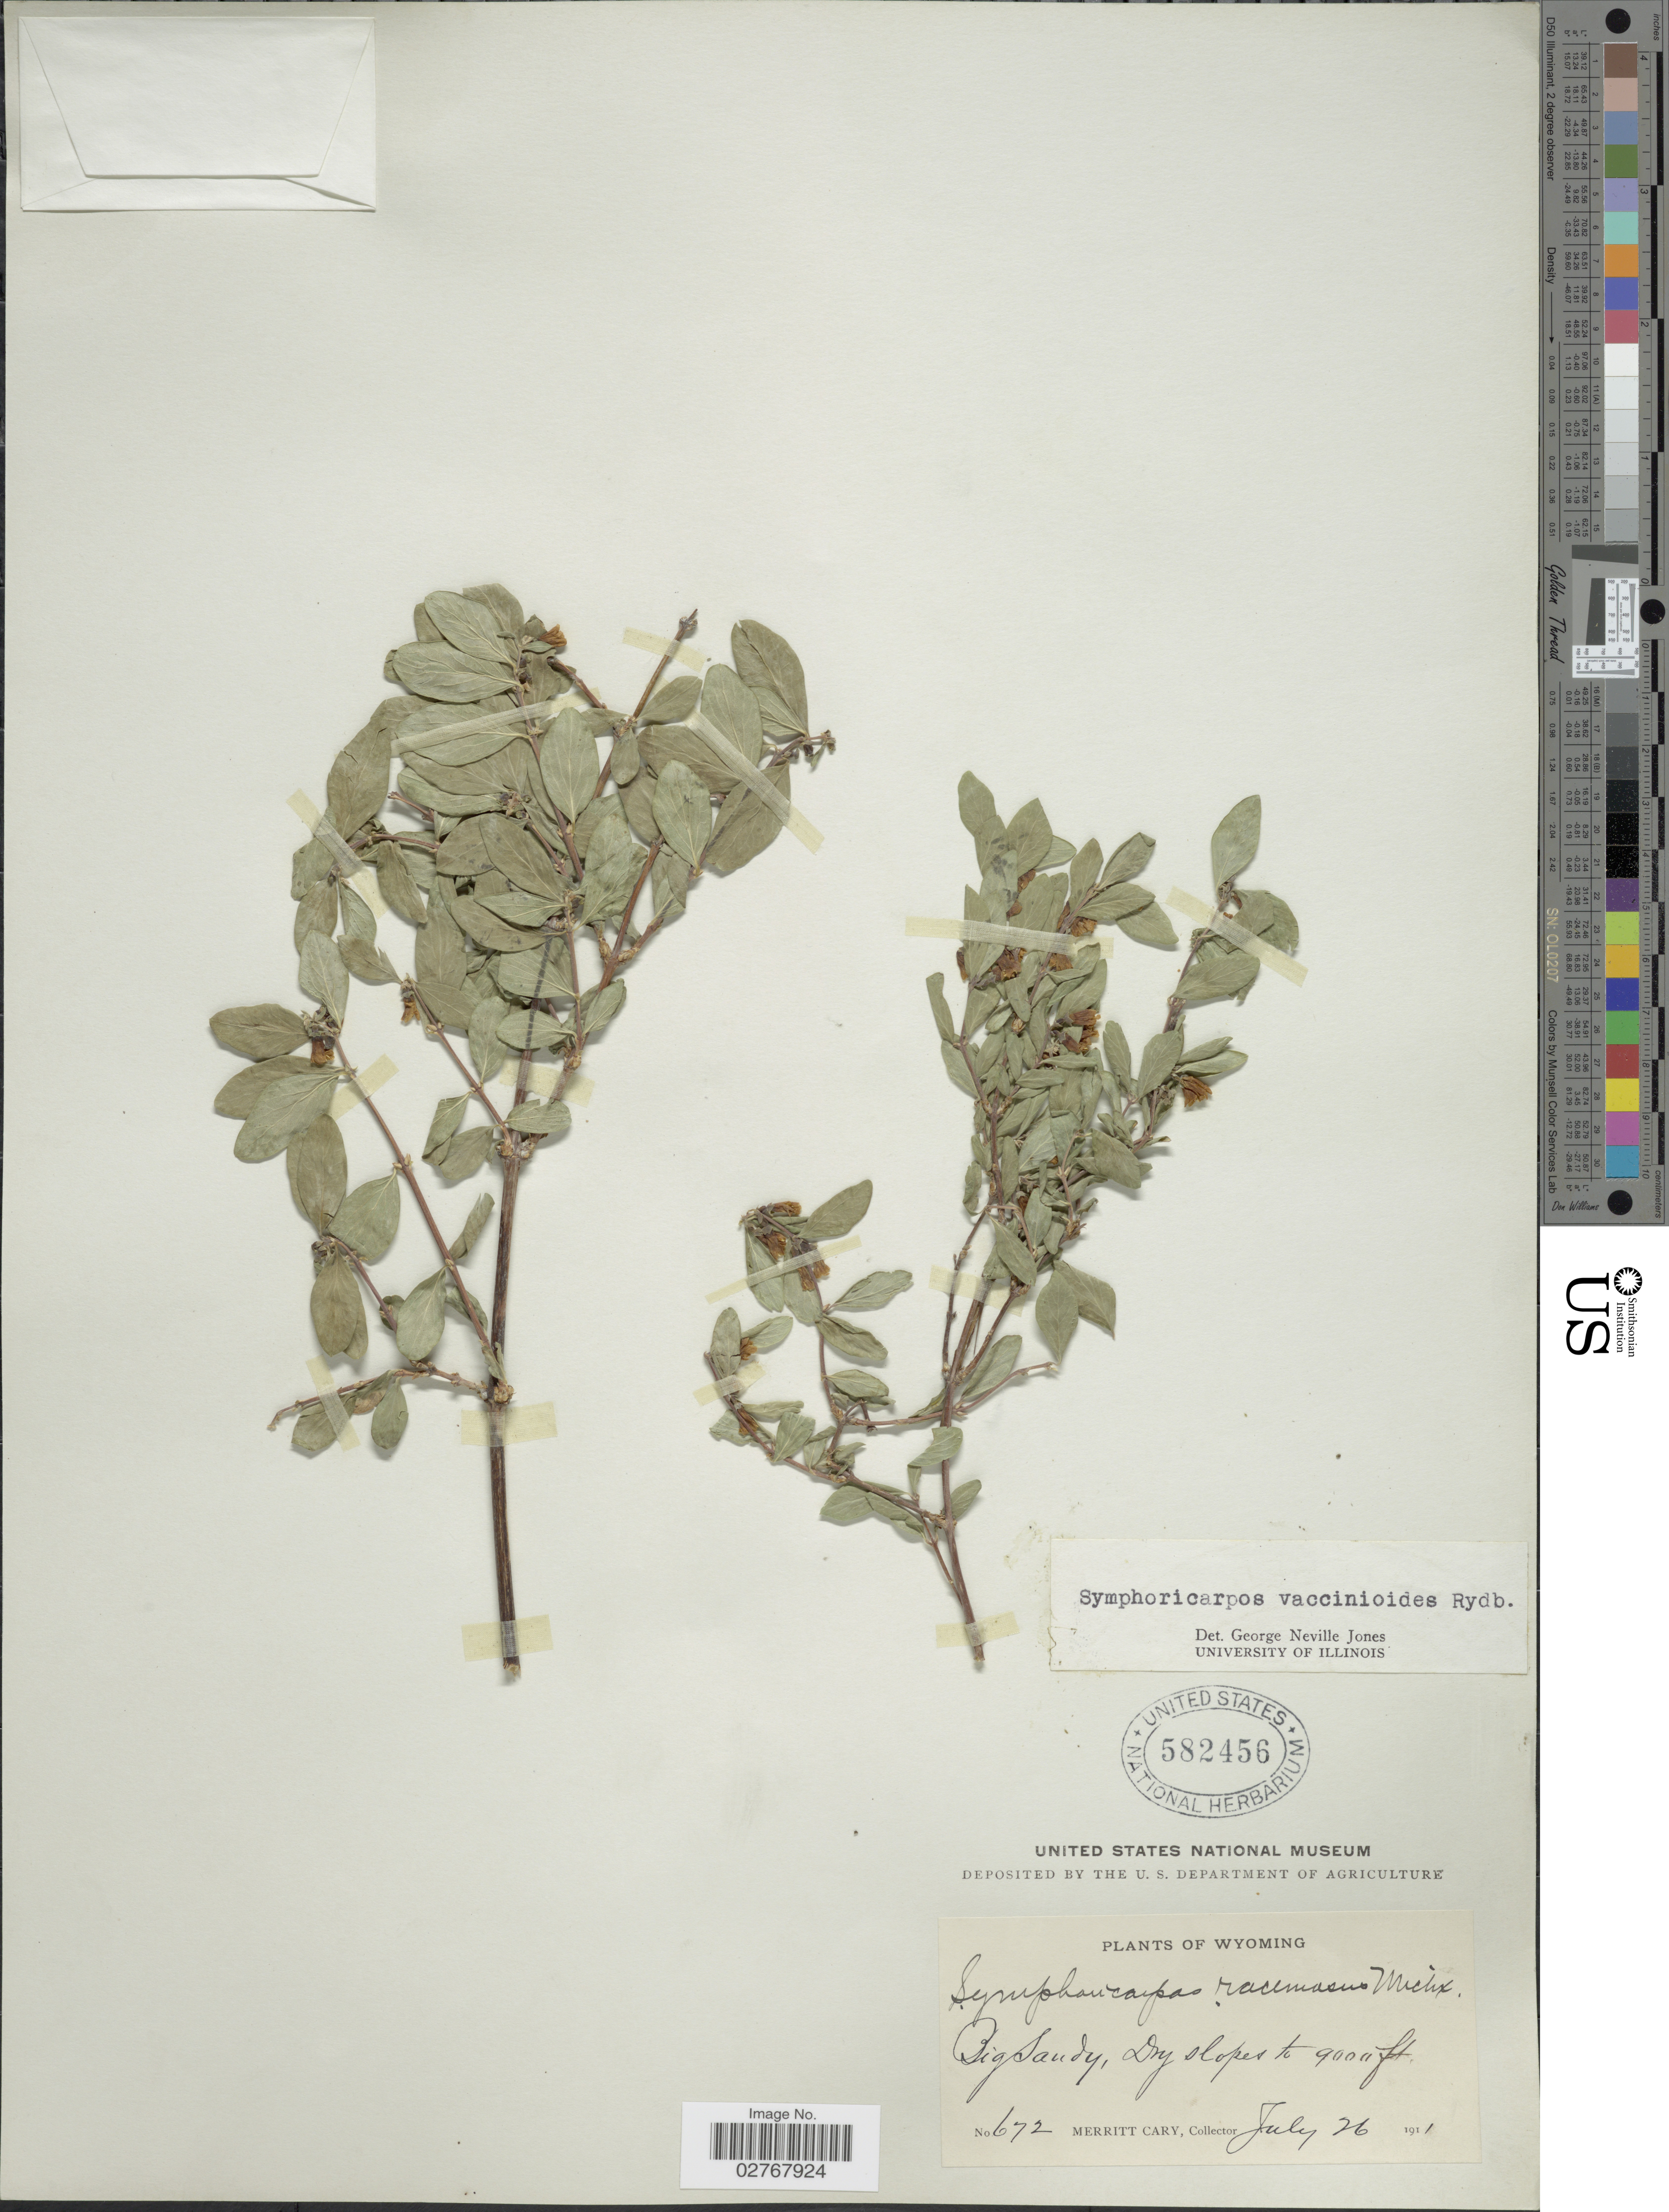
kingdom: Plantae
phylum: Tracheophyta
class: Magnoliopsida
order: Dipsacales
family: Caprifoliaceae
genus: Symphoricarpos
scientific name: Symphoricarpos vaccinioides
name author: Rydb.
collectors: M. Cary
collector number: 672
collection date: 1911-07-26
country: United States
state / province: Wyoming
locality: Big Sandy.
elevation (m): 2743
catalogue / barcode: US 582456